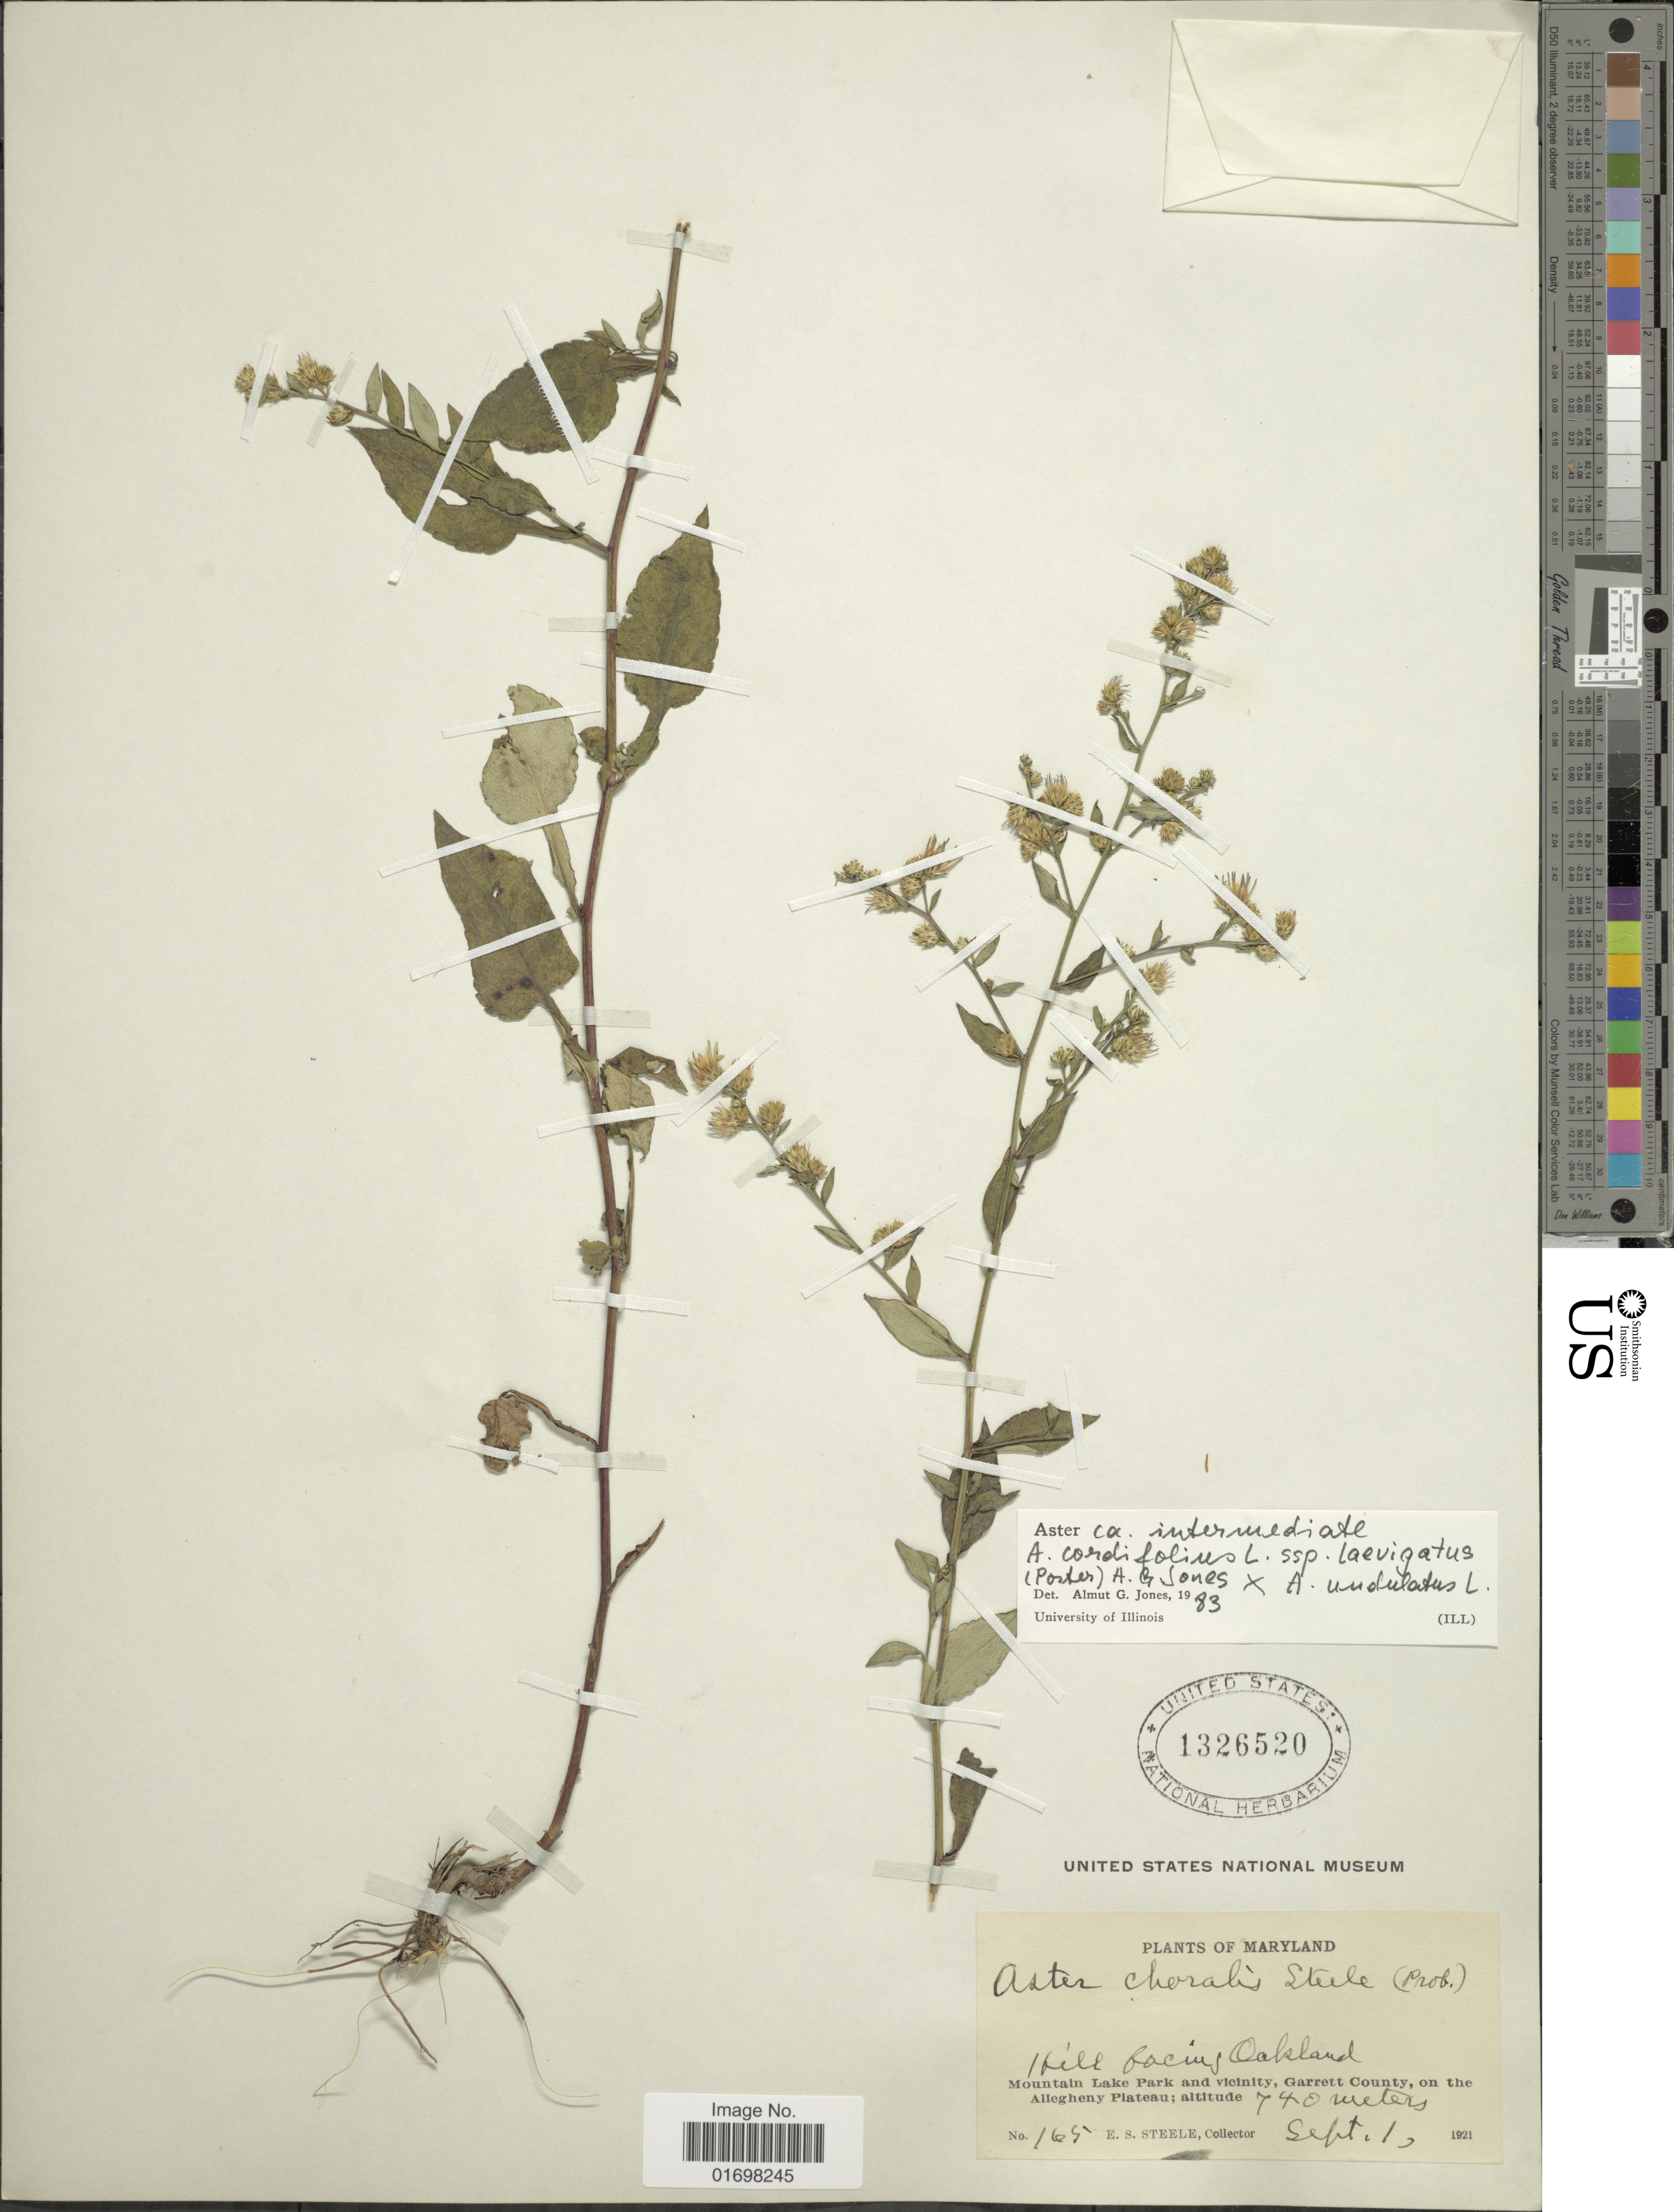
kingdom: Plantae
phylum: Tracheophyta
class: Magnoliopsida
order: Asterales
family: Asteraceae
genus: Symphyotrichum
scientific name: Symphyotrichum cordifolium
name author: (L.) G.L. Nesom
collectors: E. Steele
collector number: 165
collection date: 1921-09-01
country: United States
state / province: Maryland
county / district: Garrett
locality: Maryland. Hill facing Oakland. Mountain Lake Park and vicinity, Garrett County, on the Allegheny Plateau.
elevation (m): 740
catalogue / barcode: US 1326520